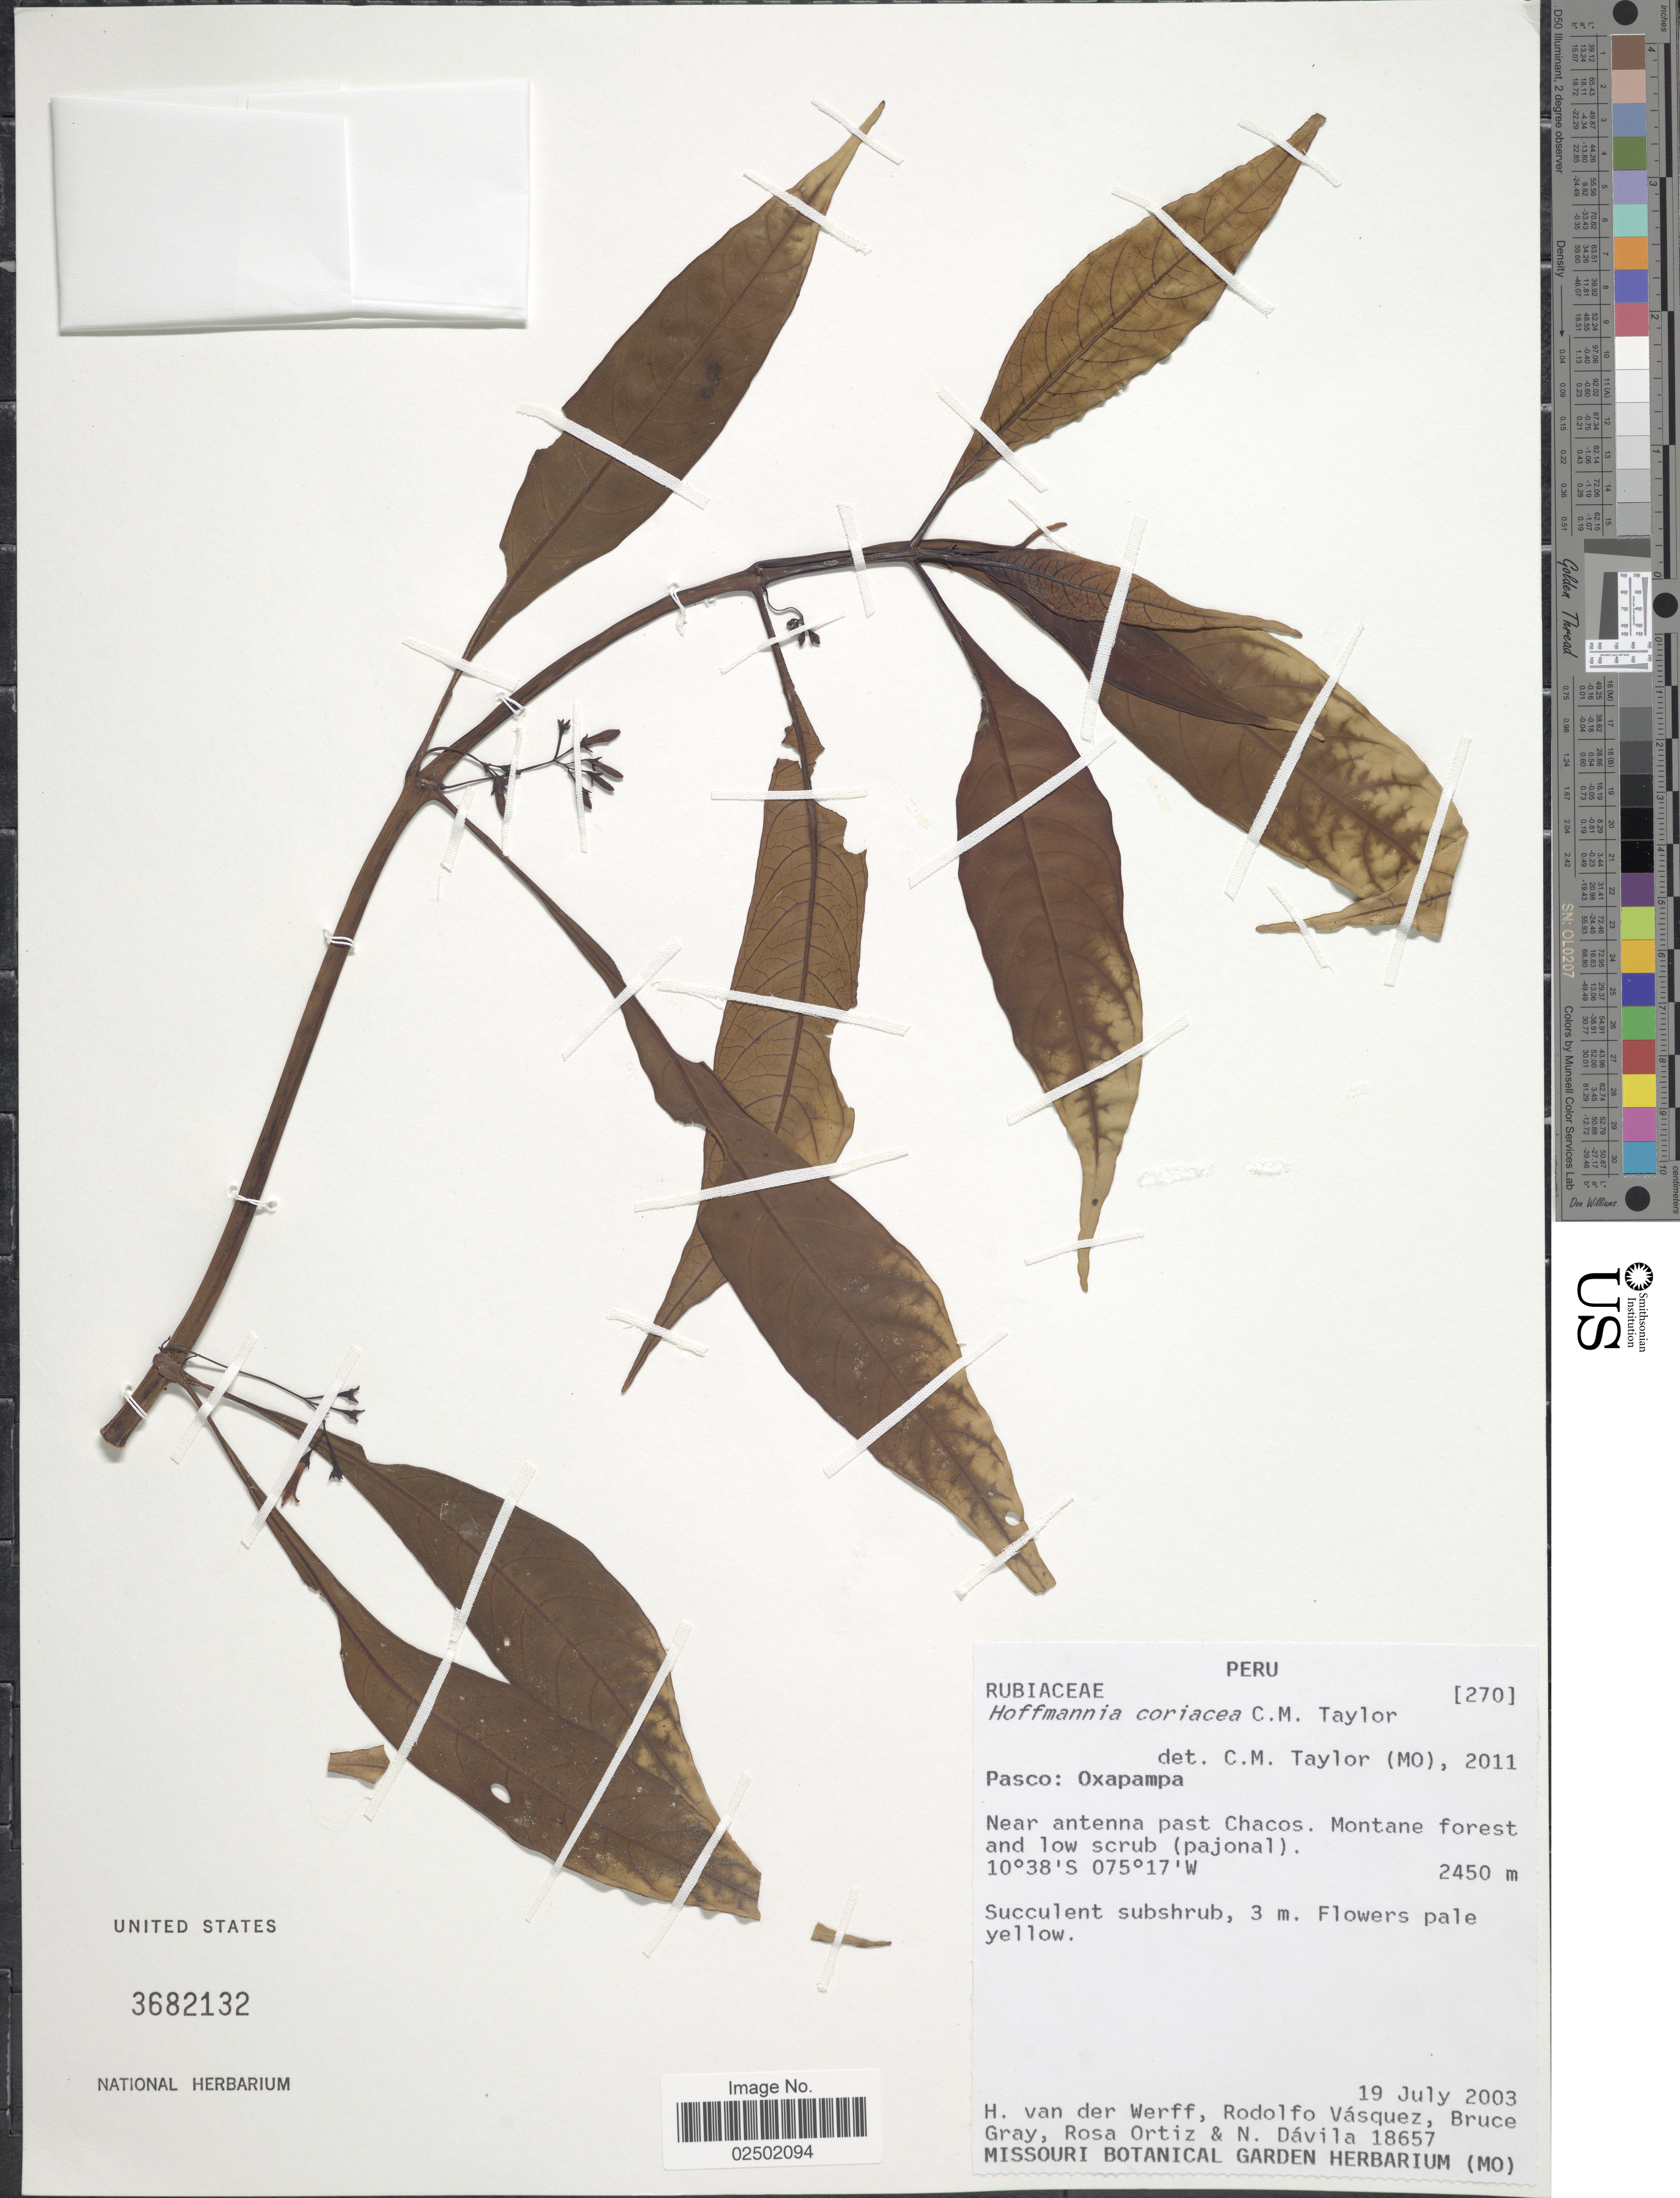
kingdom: Plantae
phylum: Tracheophyta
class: Magnoliopsida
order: Gentianales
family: Rubiaceae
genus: Hoffmannia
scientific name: Hoffmannia coriacea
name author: C.M. Taylor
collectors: H. van der Werff, R. Vásquez, B. Gray, R. Ortíz & N. Dávila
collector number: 18657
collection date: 2003-07-19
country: Peru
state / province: Pasco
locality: Pasco: Oxapampa. Near antenna past Chacos.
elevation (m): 2450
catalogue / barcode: US 3682132